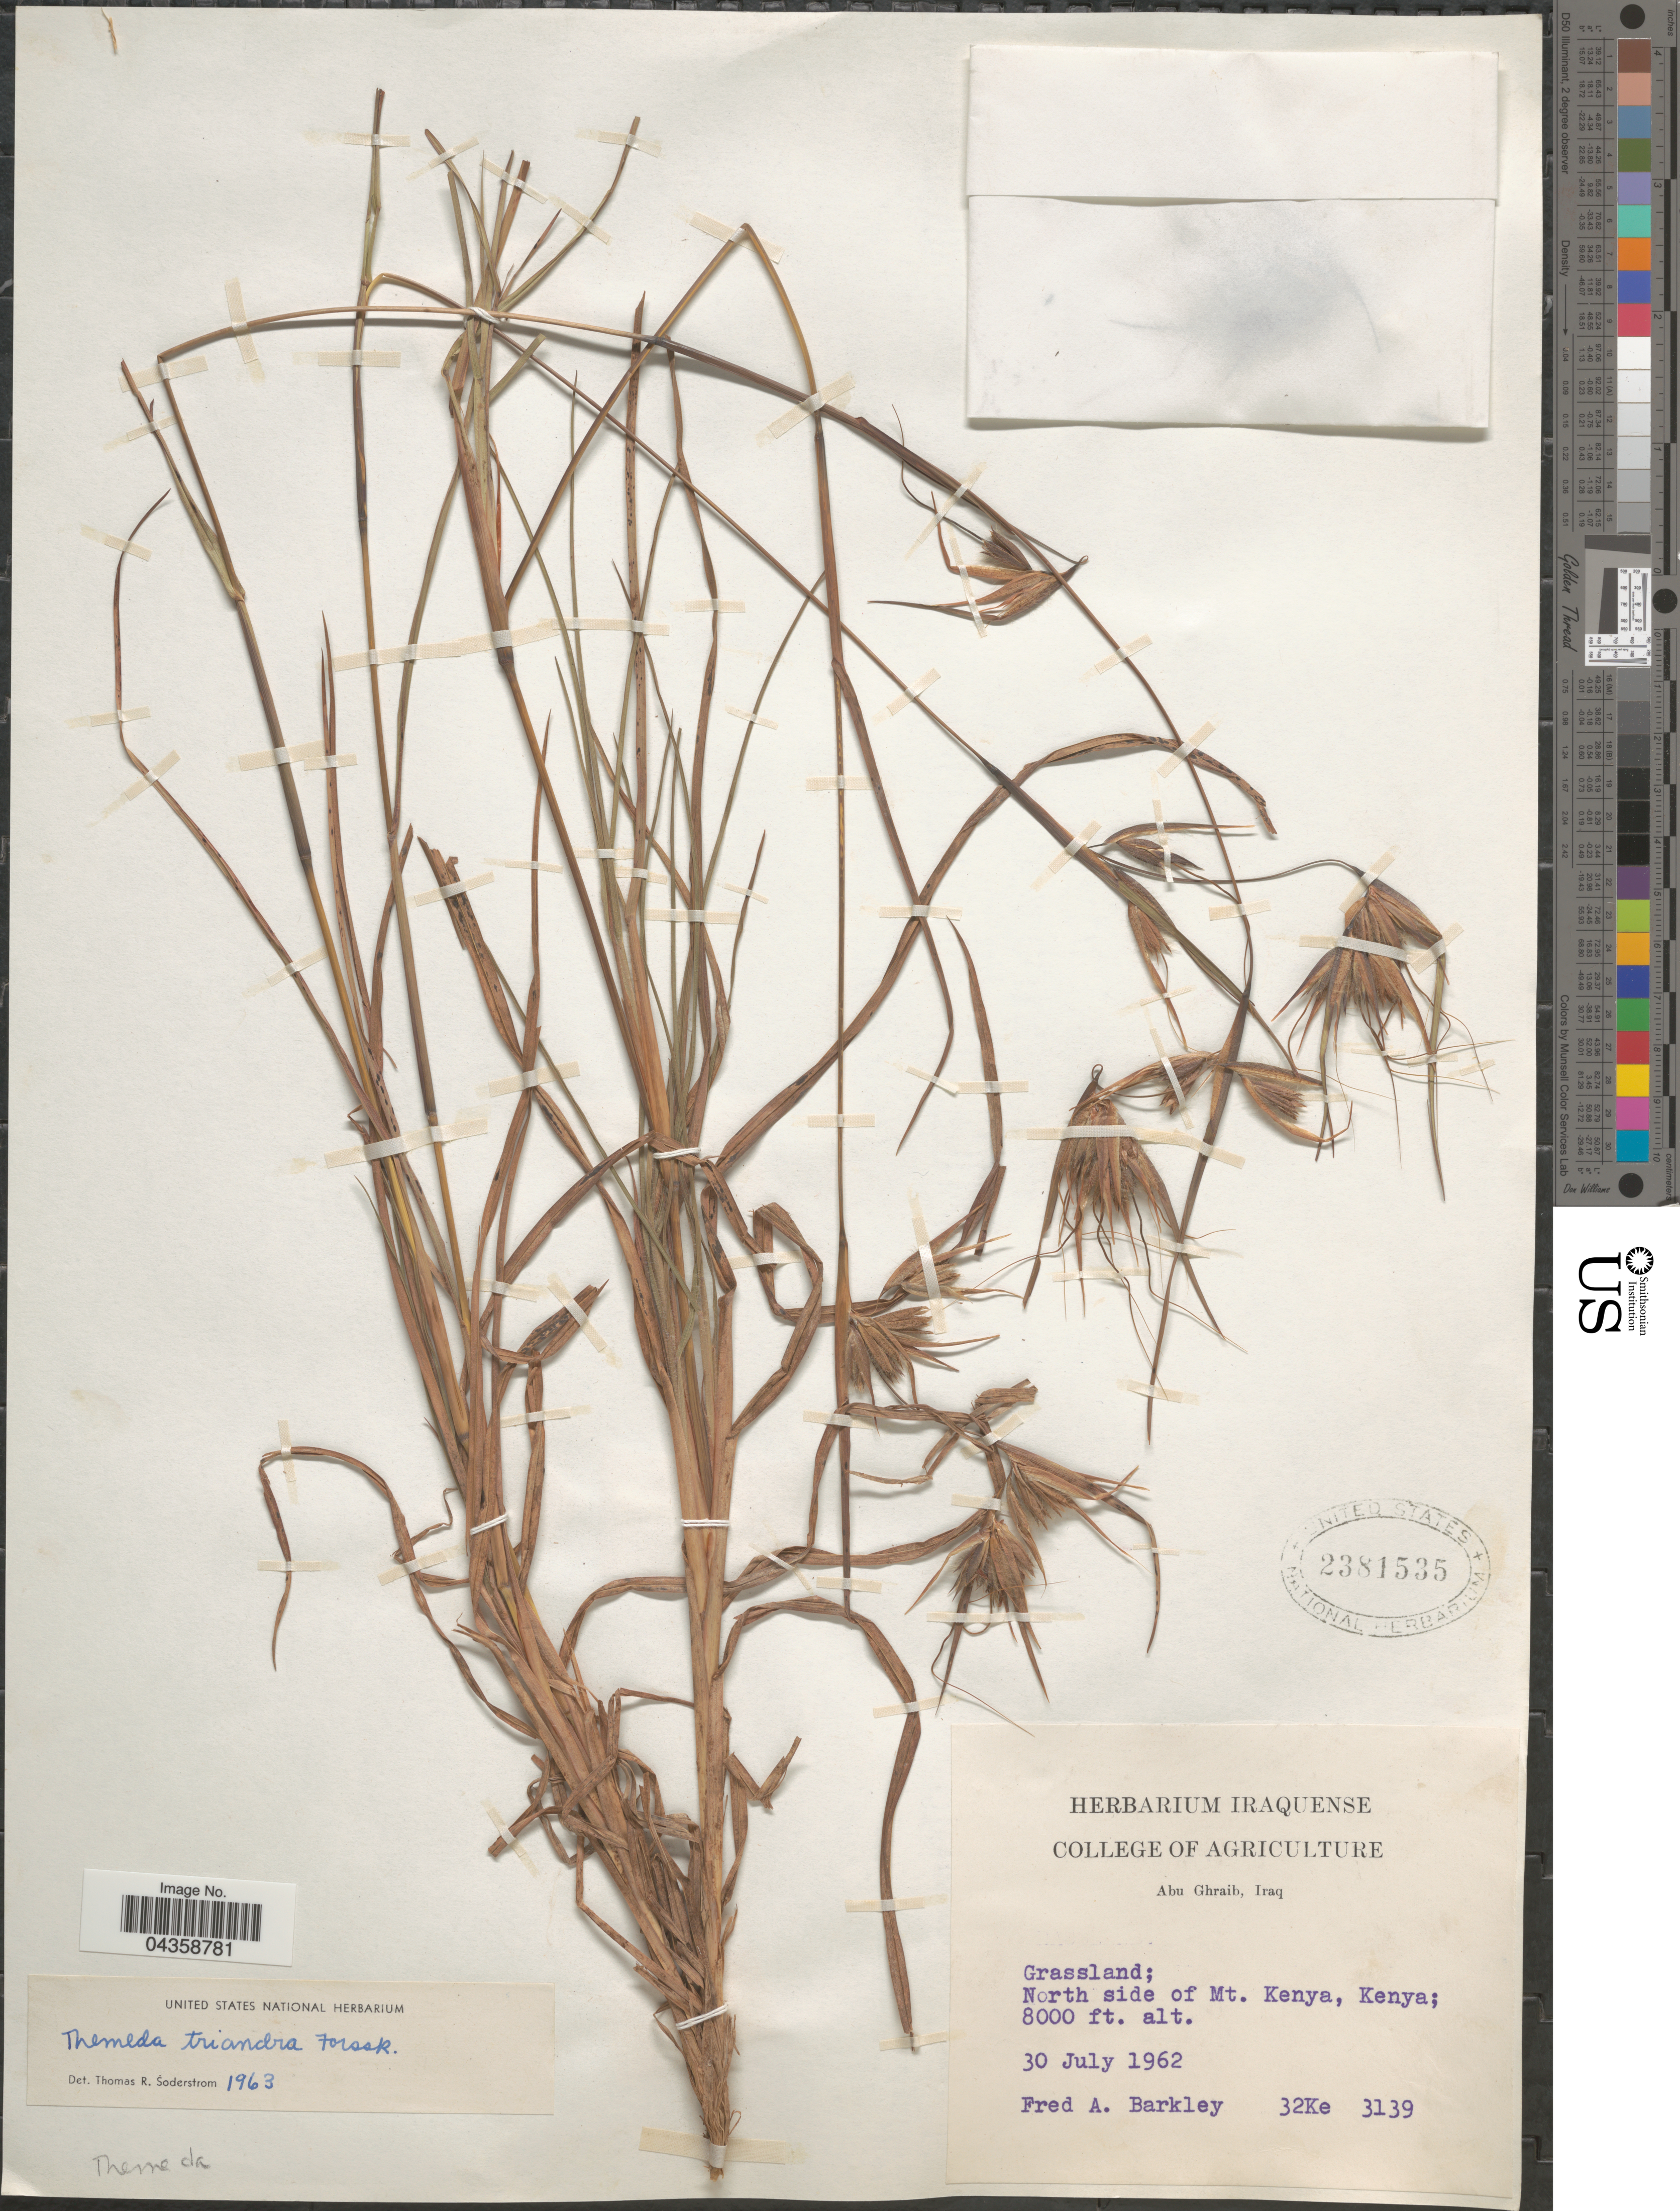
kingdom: Plantae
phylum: Tracheophyta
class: Liliopsida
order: Poales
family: Poaceae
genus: Themeda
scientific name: Themeda triandra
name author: Forssk.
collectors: F. A. Barkley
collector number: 32Ke3139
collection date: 1962-07-30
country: Kenya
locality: North side of Mt. Kenya.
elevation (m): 2438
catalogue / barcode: US 2381535